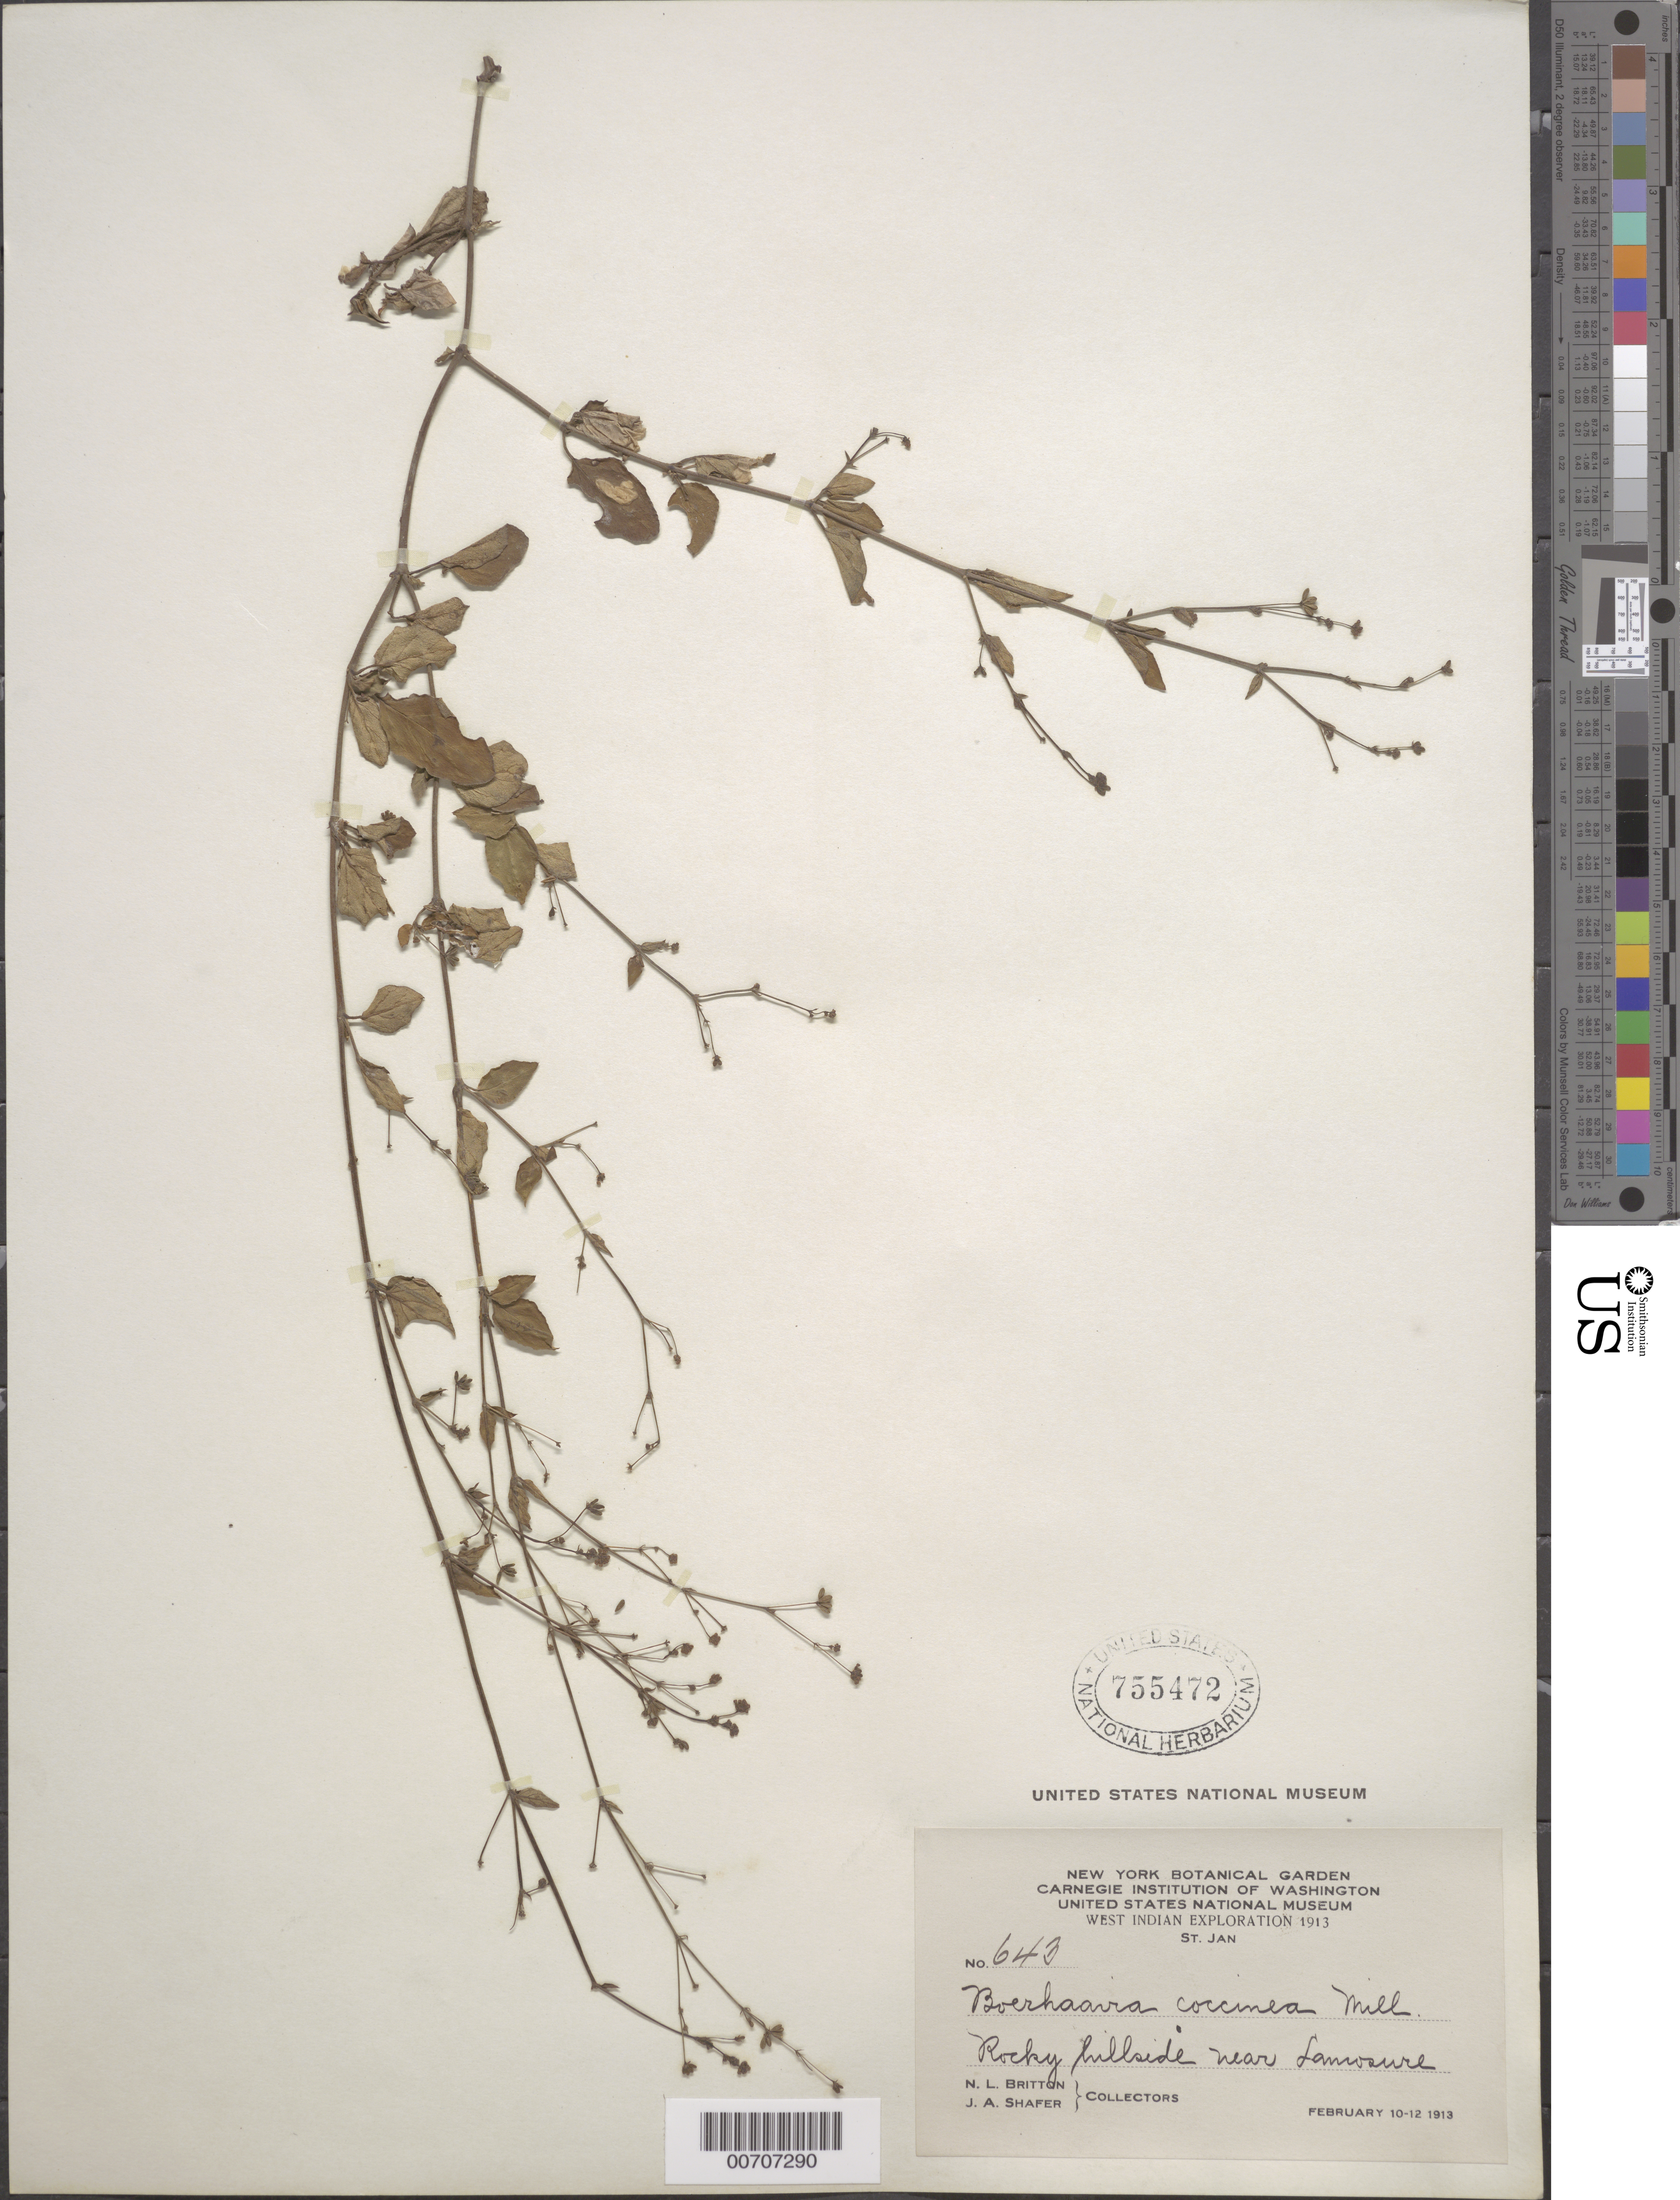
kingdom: Plantae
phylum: Tracheophyta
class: Magnoliopsida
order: Caryophyllales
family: Nyctaginaceae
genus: Boerhavia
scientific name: Boerhavia coccinea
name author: Mill.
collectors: N. Britton & J. A. Shafer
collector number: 643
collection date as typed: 10 Feb 1913 to 12 Feb 1913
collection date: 1913-02-10/1913-02-12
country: U.S. Virgin Islands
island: St. John Island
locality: Lamosure, vic of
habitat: Rocky hillside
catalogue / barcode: US 755472